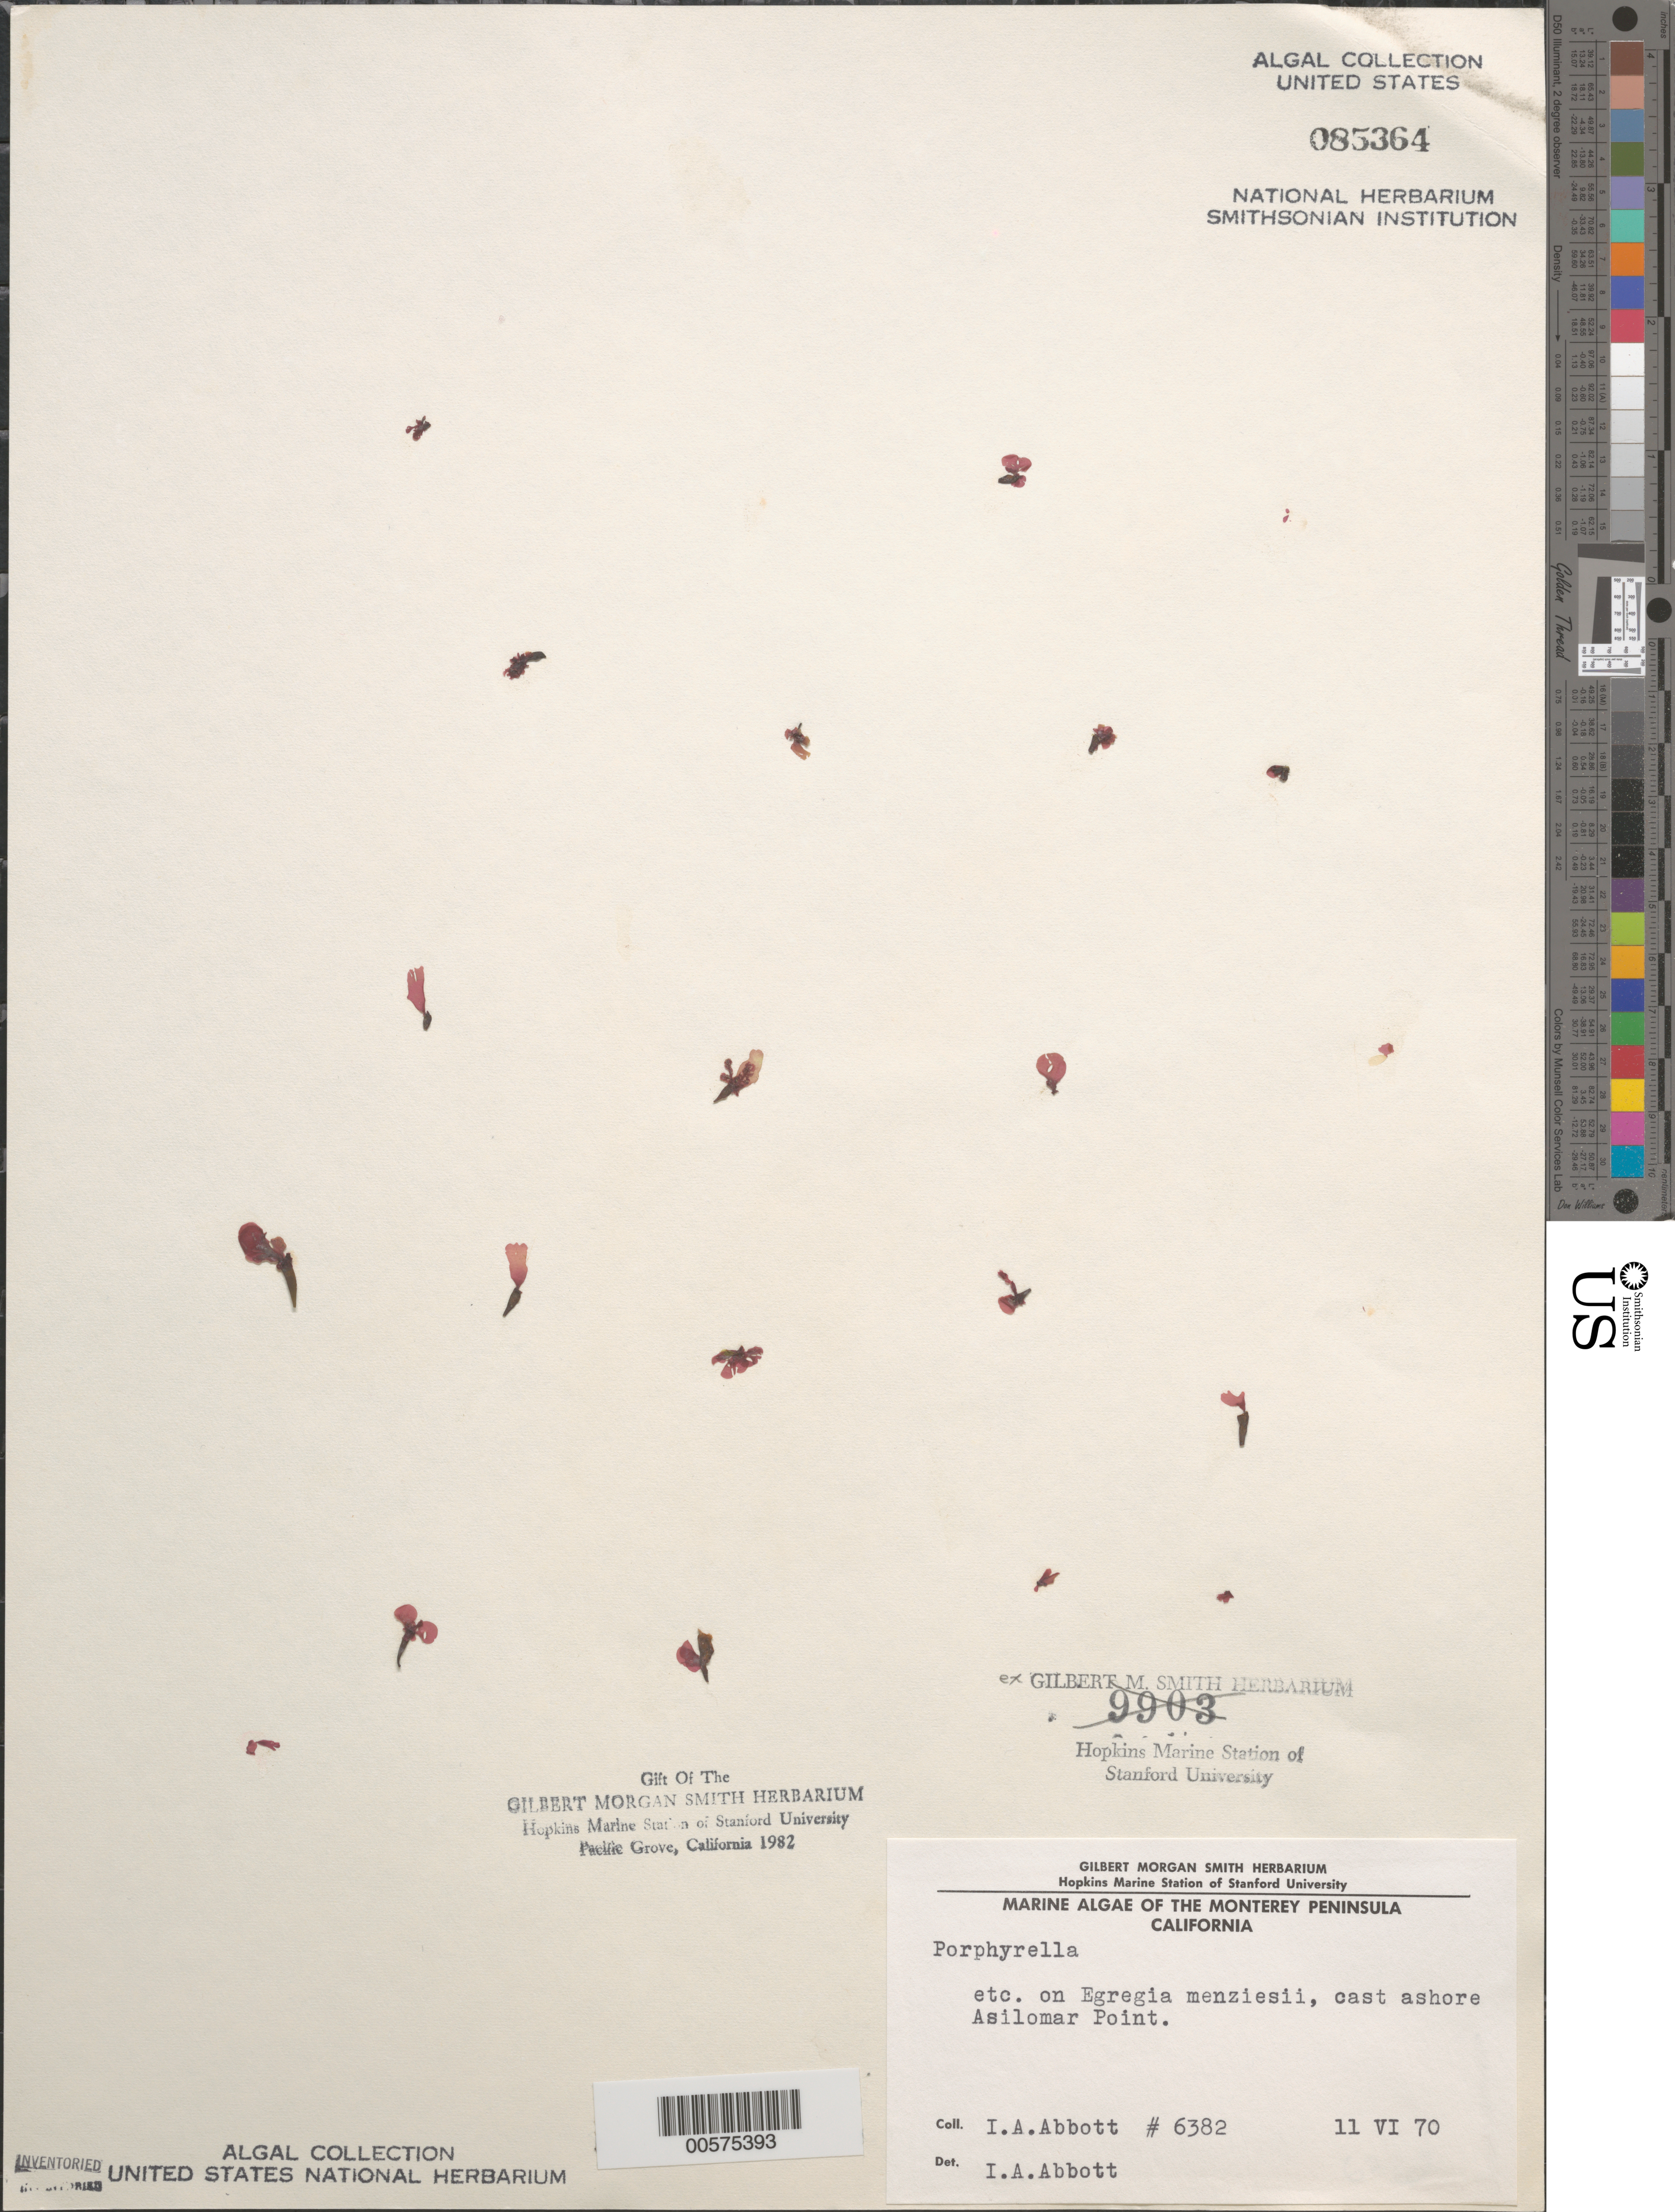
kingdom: Plantae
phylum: Rhodophyta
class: Bangiophyceae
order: Bangiales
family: Bangiaceae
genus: Porphyrella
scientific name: Porphyrella sp.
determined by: Abbott, Isabella A.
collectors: I. A. Abbott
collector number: IAA 6382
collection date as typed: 11 Jun 1970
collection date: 1970-06-11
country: United States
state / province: California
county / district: Monterey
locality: Asilomar Point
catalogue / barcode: US 85364